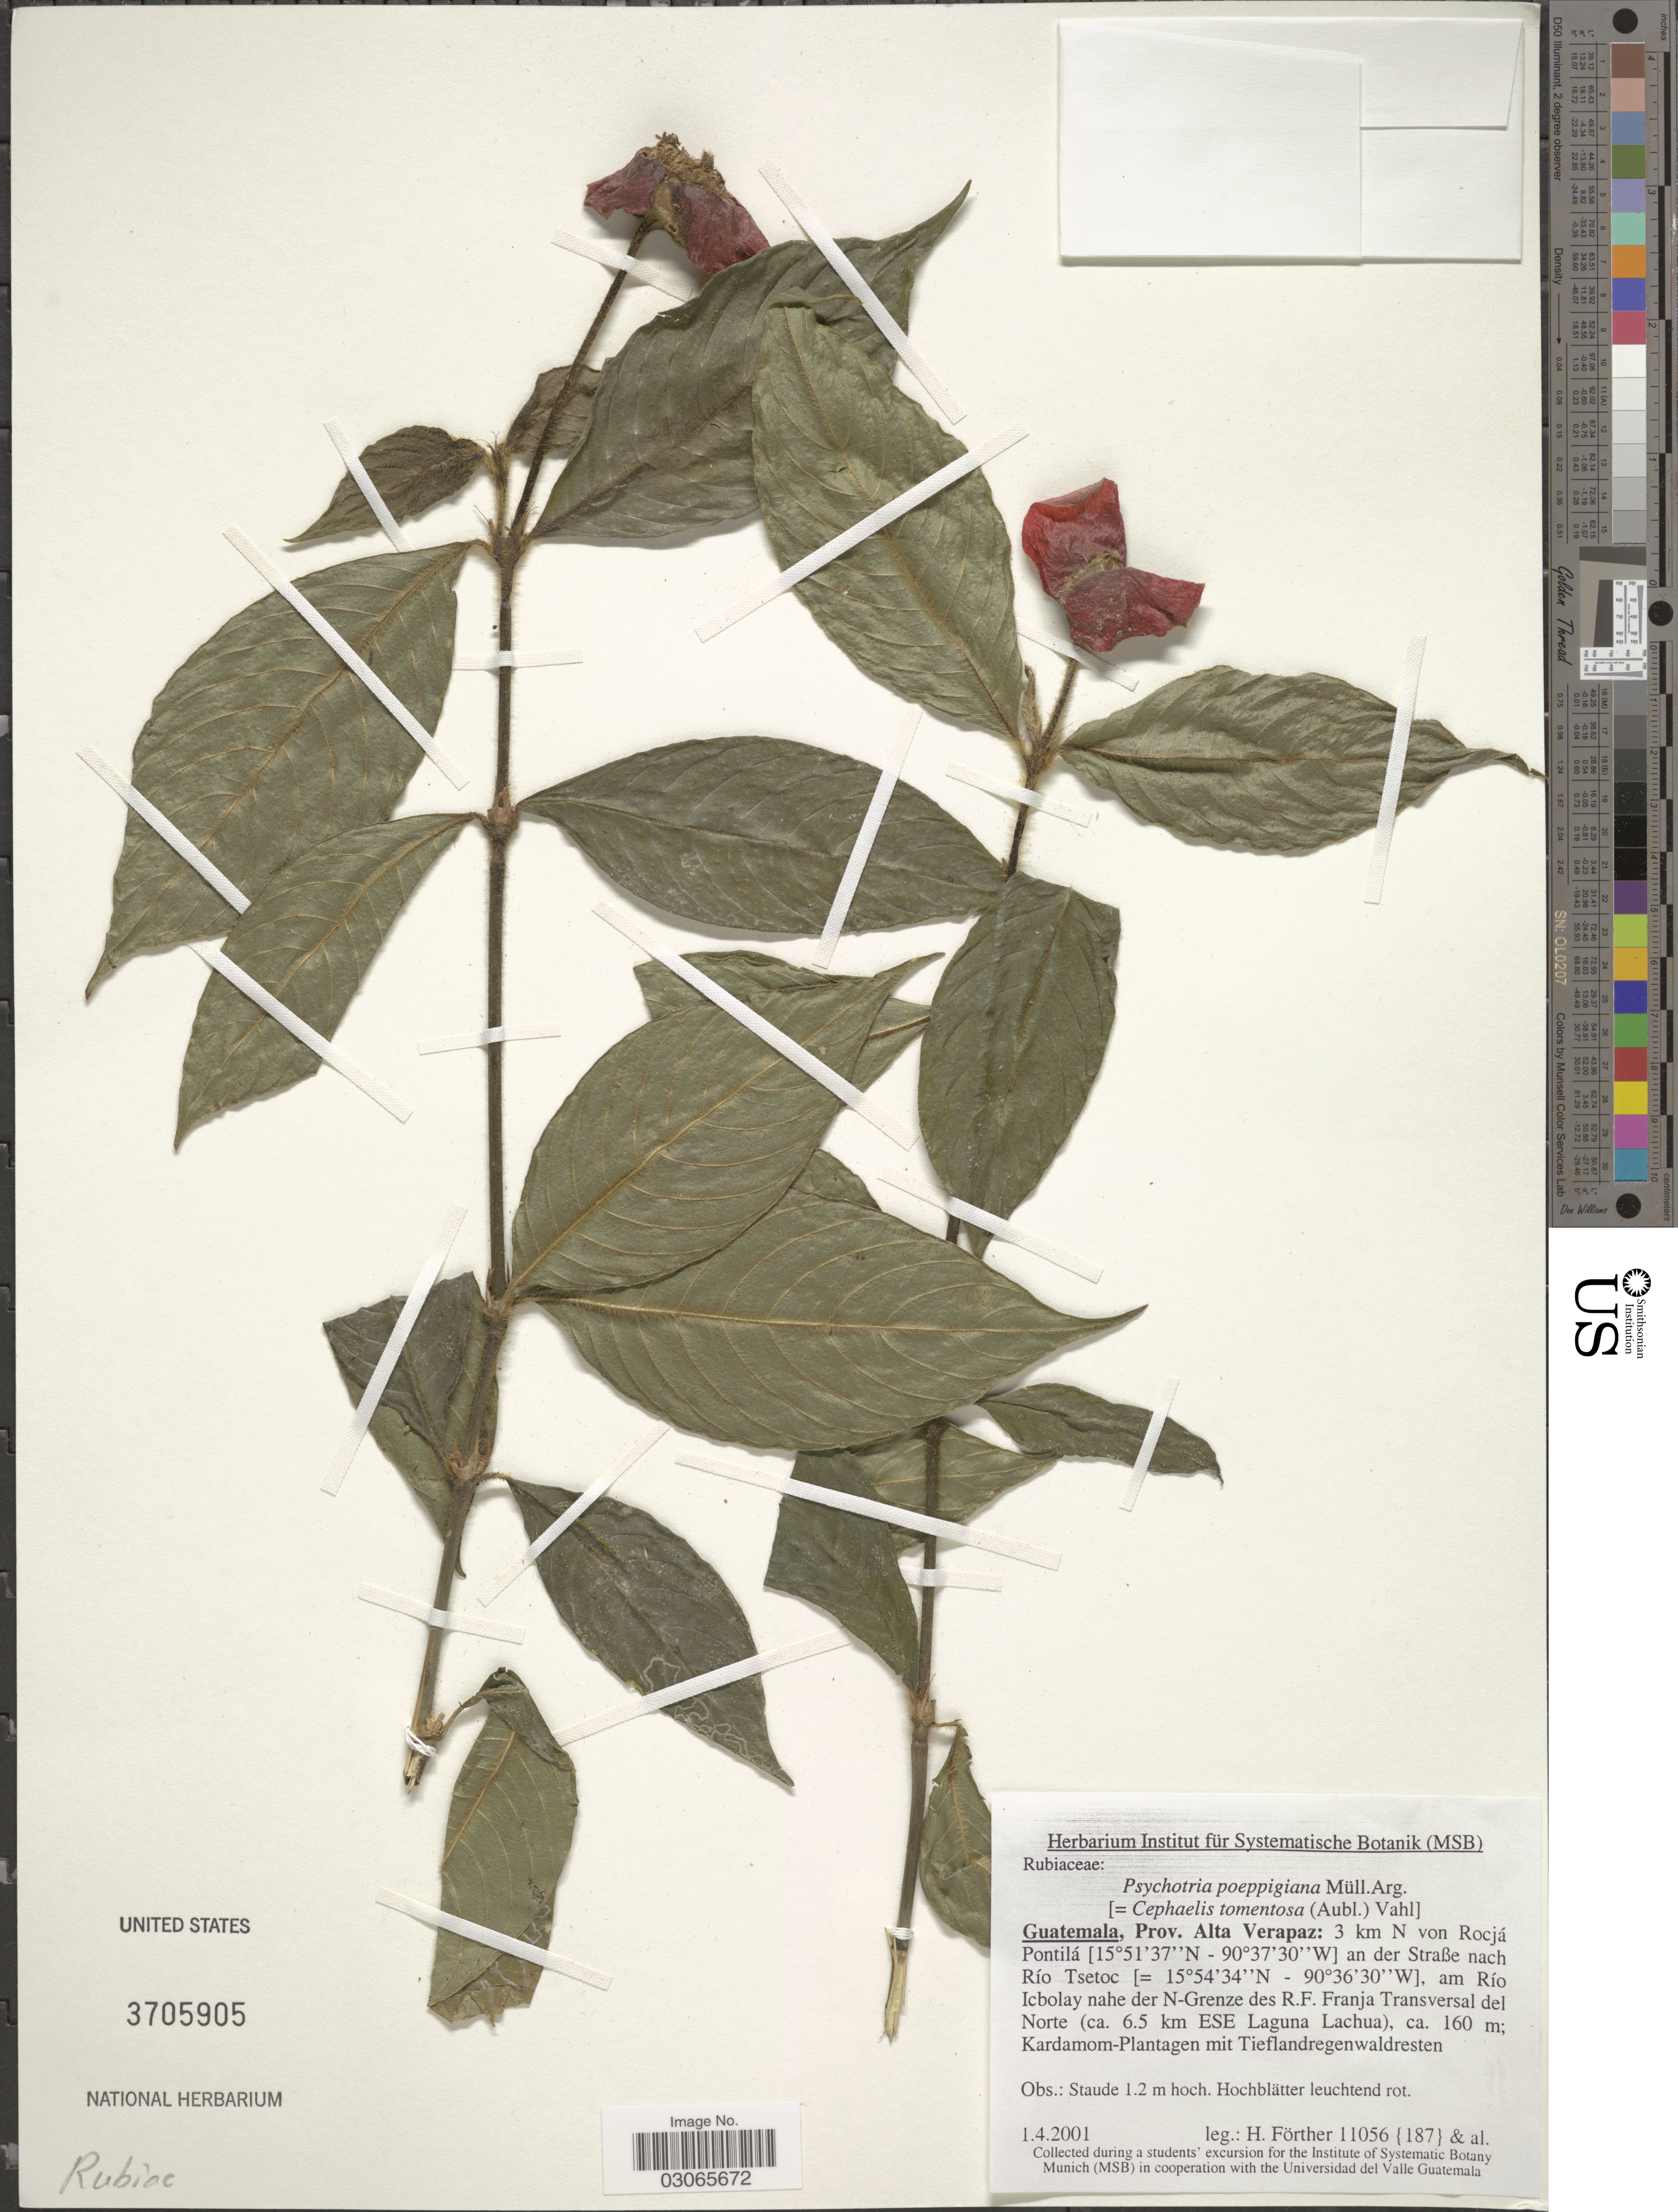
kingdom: Plantae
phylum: Tracheophyta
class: Magnoliopsida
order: Gentianales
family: Rubiaceae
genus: Psychotria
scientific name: Psychotria poeppigiana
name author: Müll. Arg.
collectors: H. Förther & et al.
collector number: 11056 {187}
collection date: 2001-04-01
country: Guatemala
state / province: Alta Verapaz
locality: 3 km N von Rocjá Pontilá an der Straße nach Río Tsetoc, am Río Icbolay nahe der N-Grenze des R. F. Franja Transversal del Norte (ca. 6.5 km ESE Laguna Lachua).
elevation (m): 160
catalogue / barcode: US 3705905